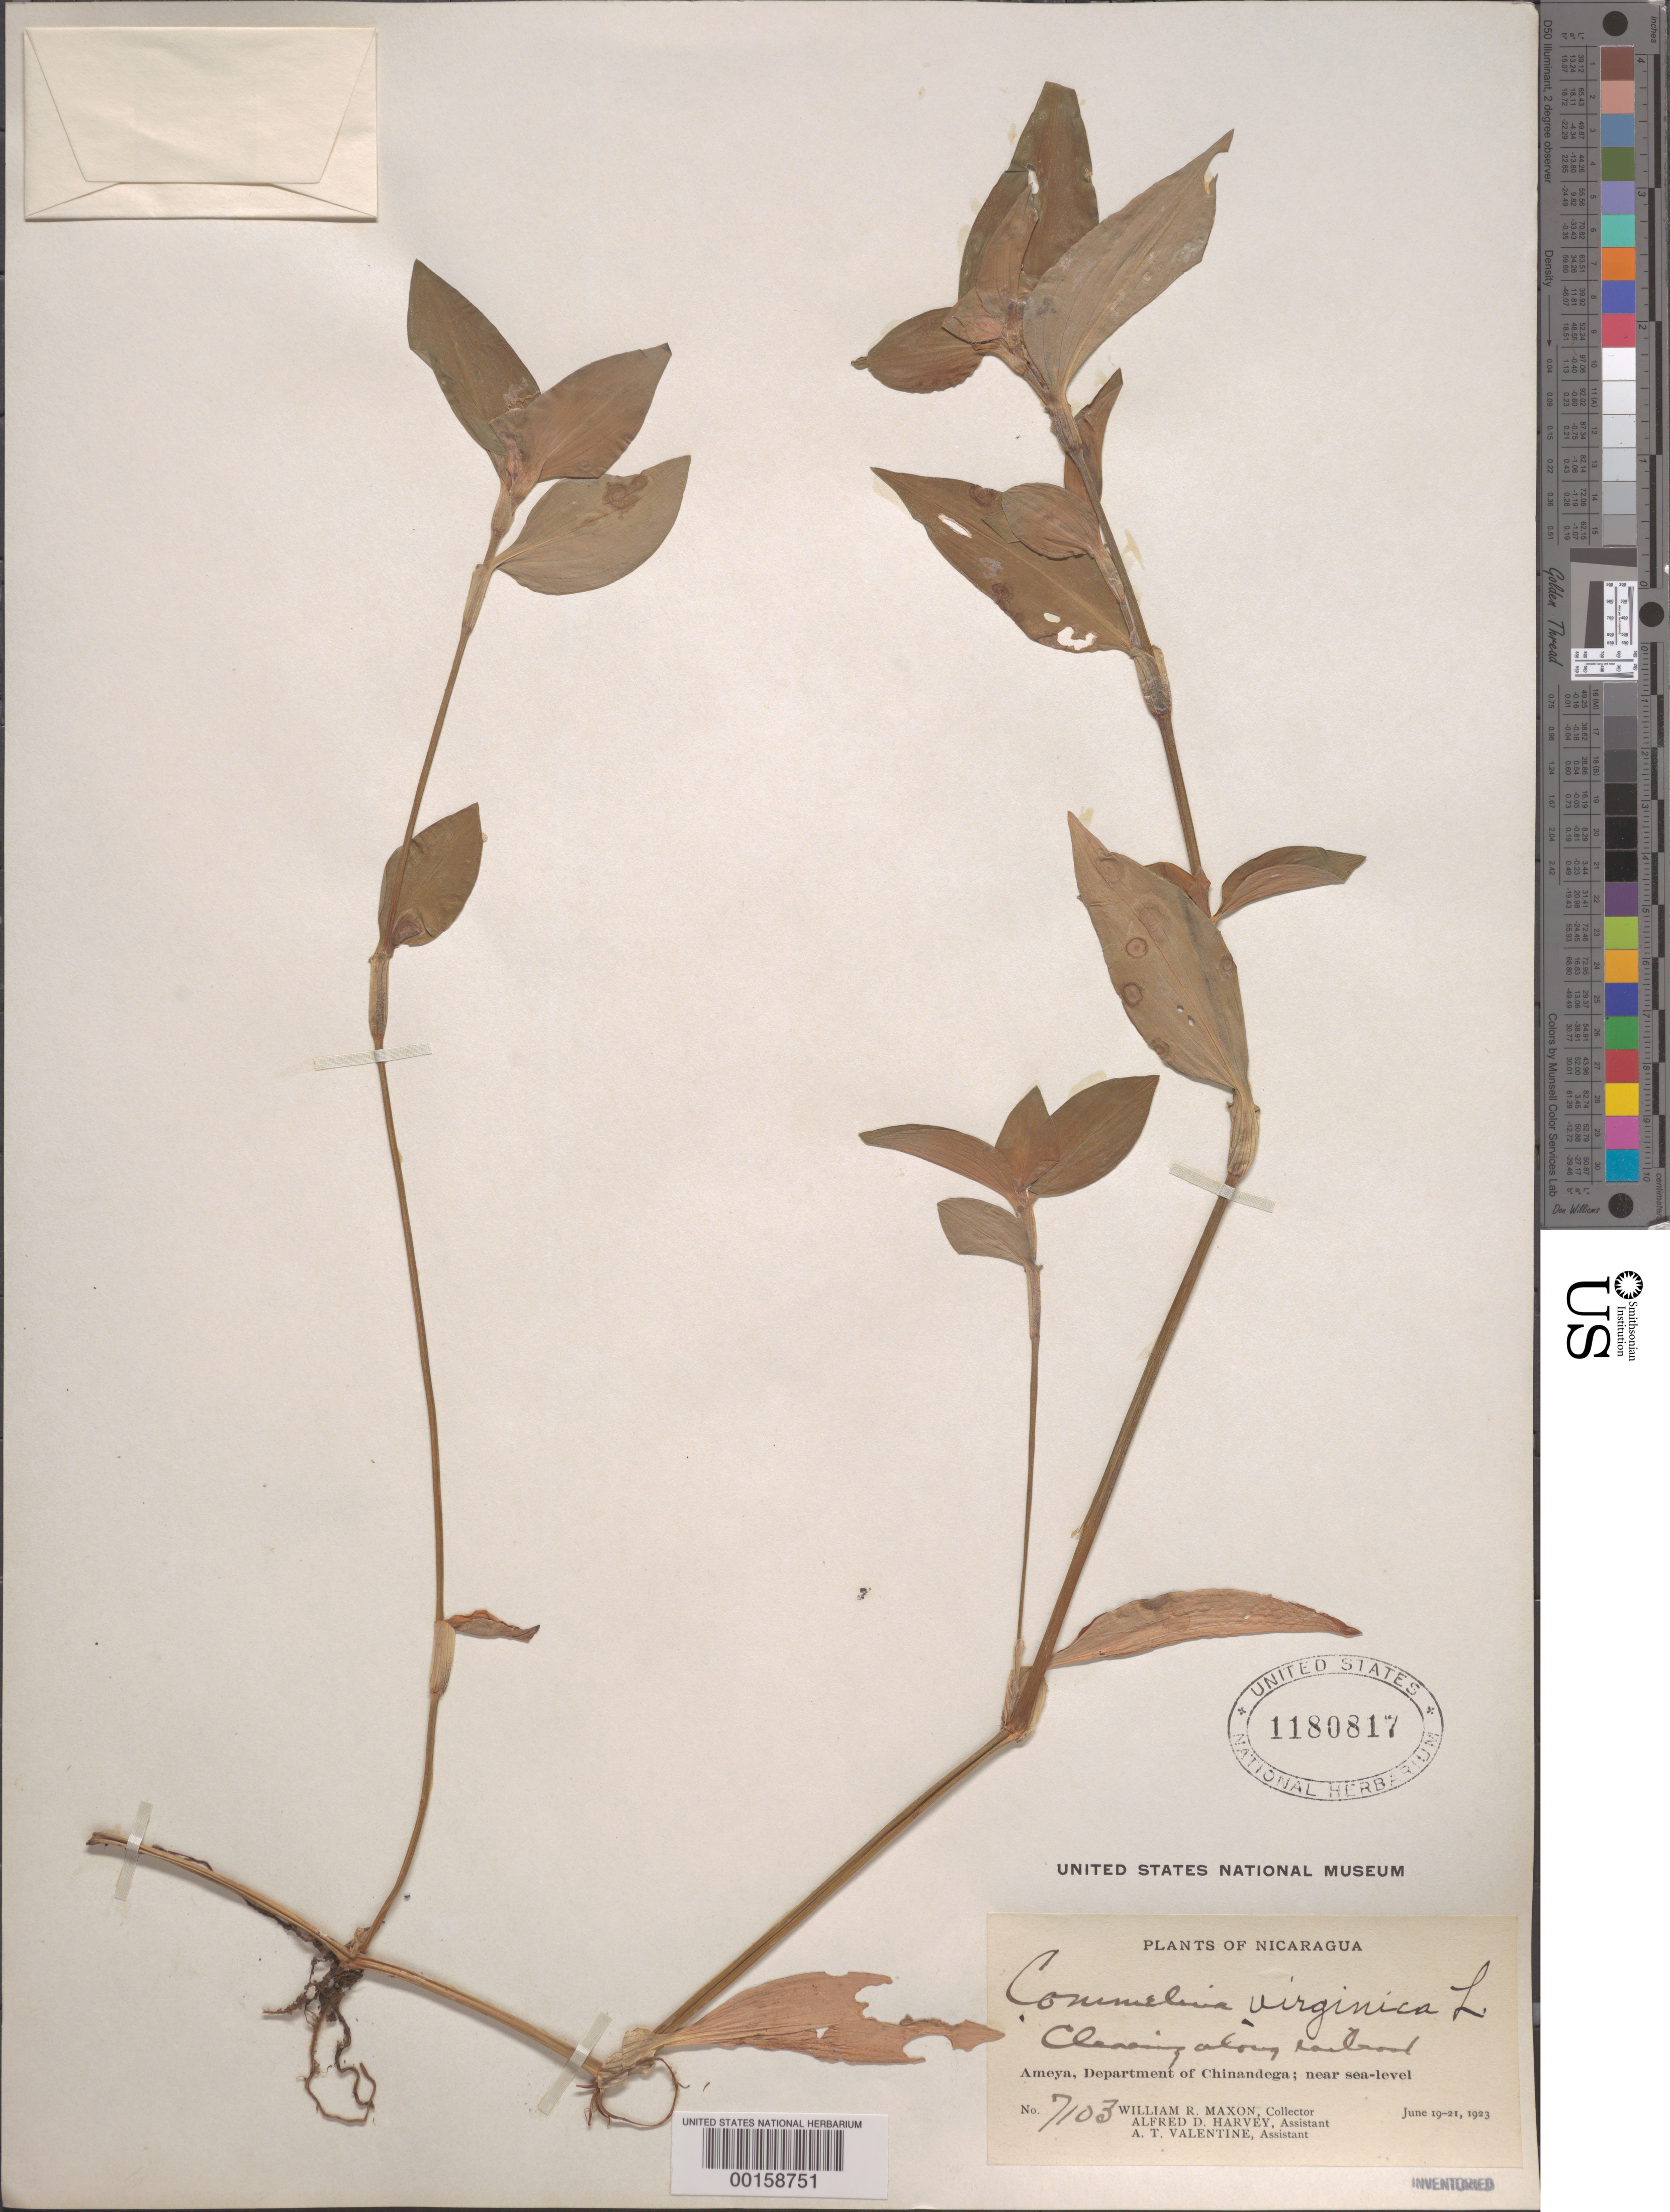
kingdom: Plantae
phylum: Tracheophyta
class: Liliopsida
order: Commelinales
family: Commelinaceae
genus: Commelina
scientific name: Commelina erecta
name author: L.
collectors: W. R. Maxon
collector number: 7103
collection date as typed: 19 Jun 1923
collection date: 1923-06-19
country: Nicaragua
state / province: Chinandega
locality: Ameya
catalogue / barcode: US 1180817